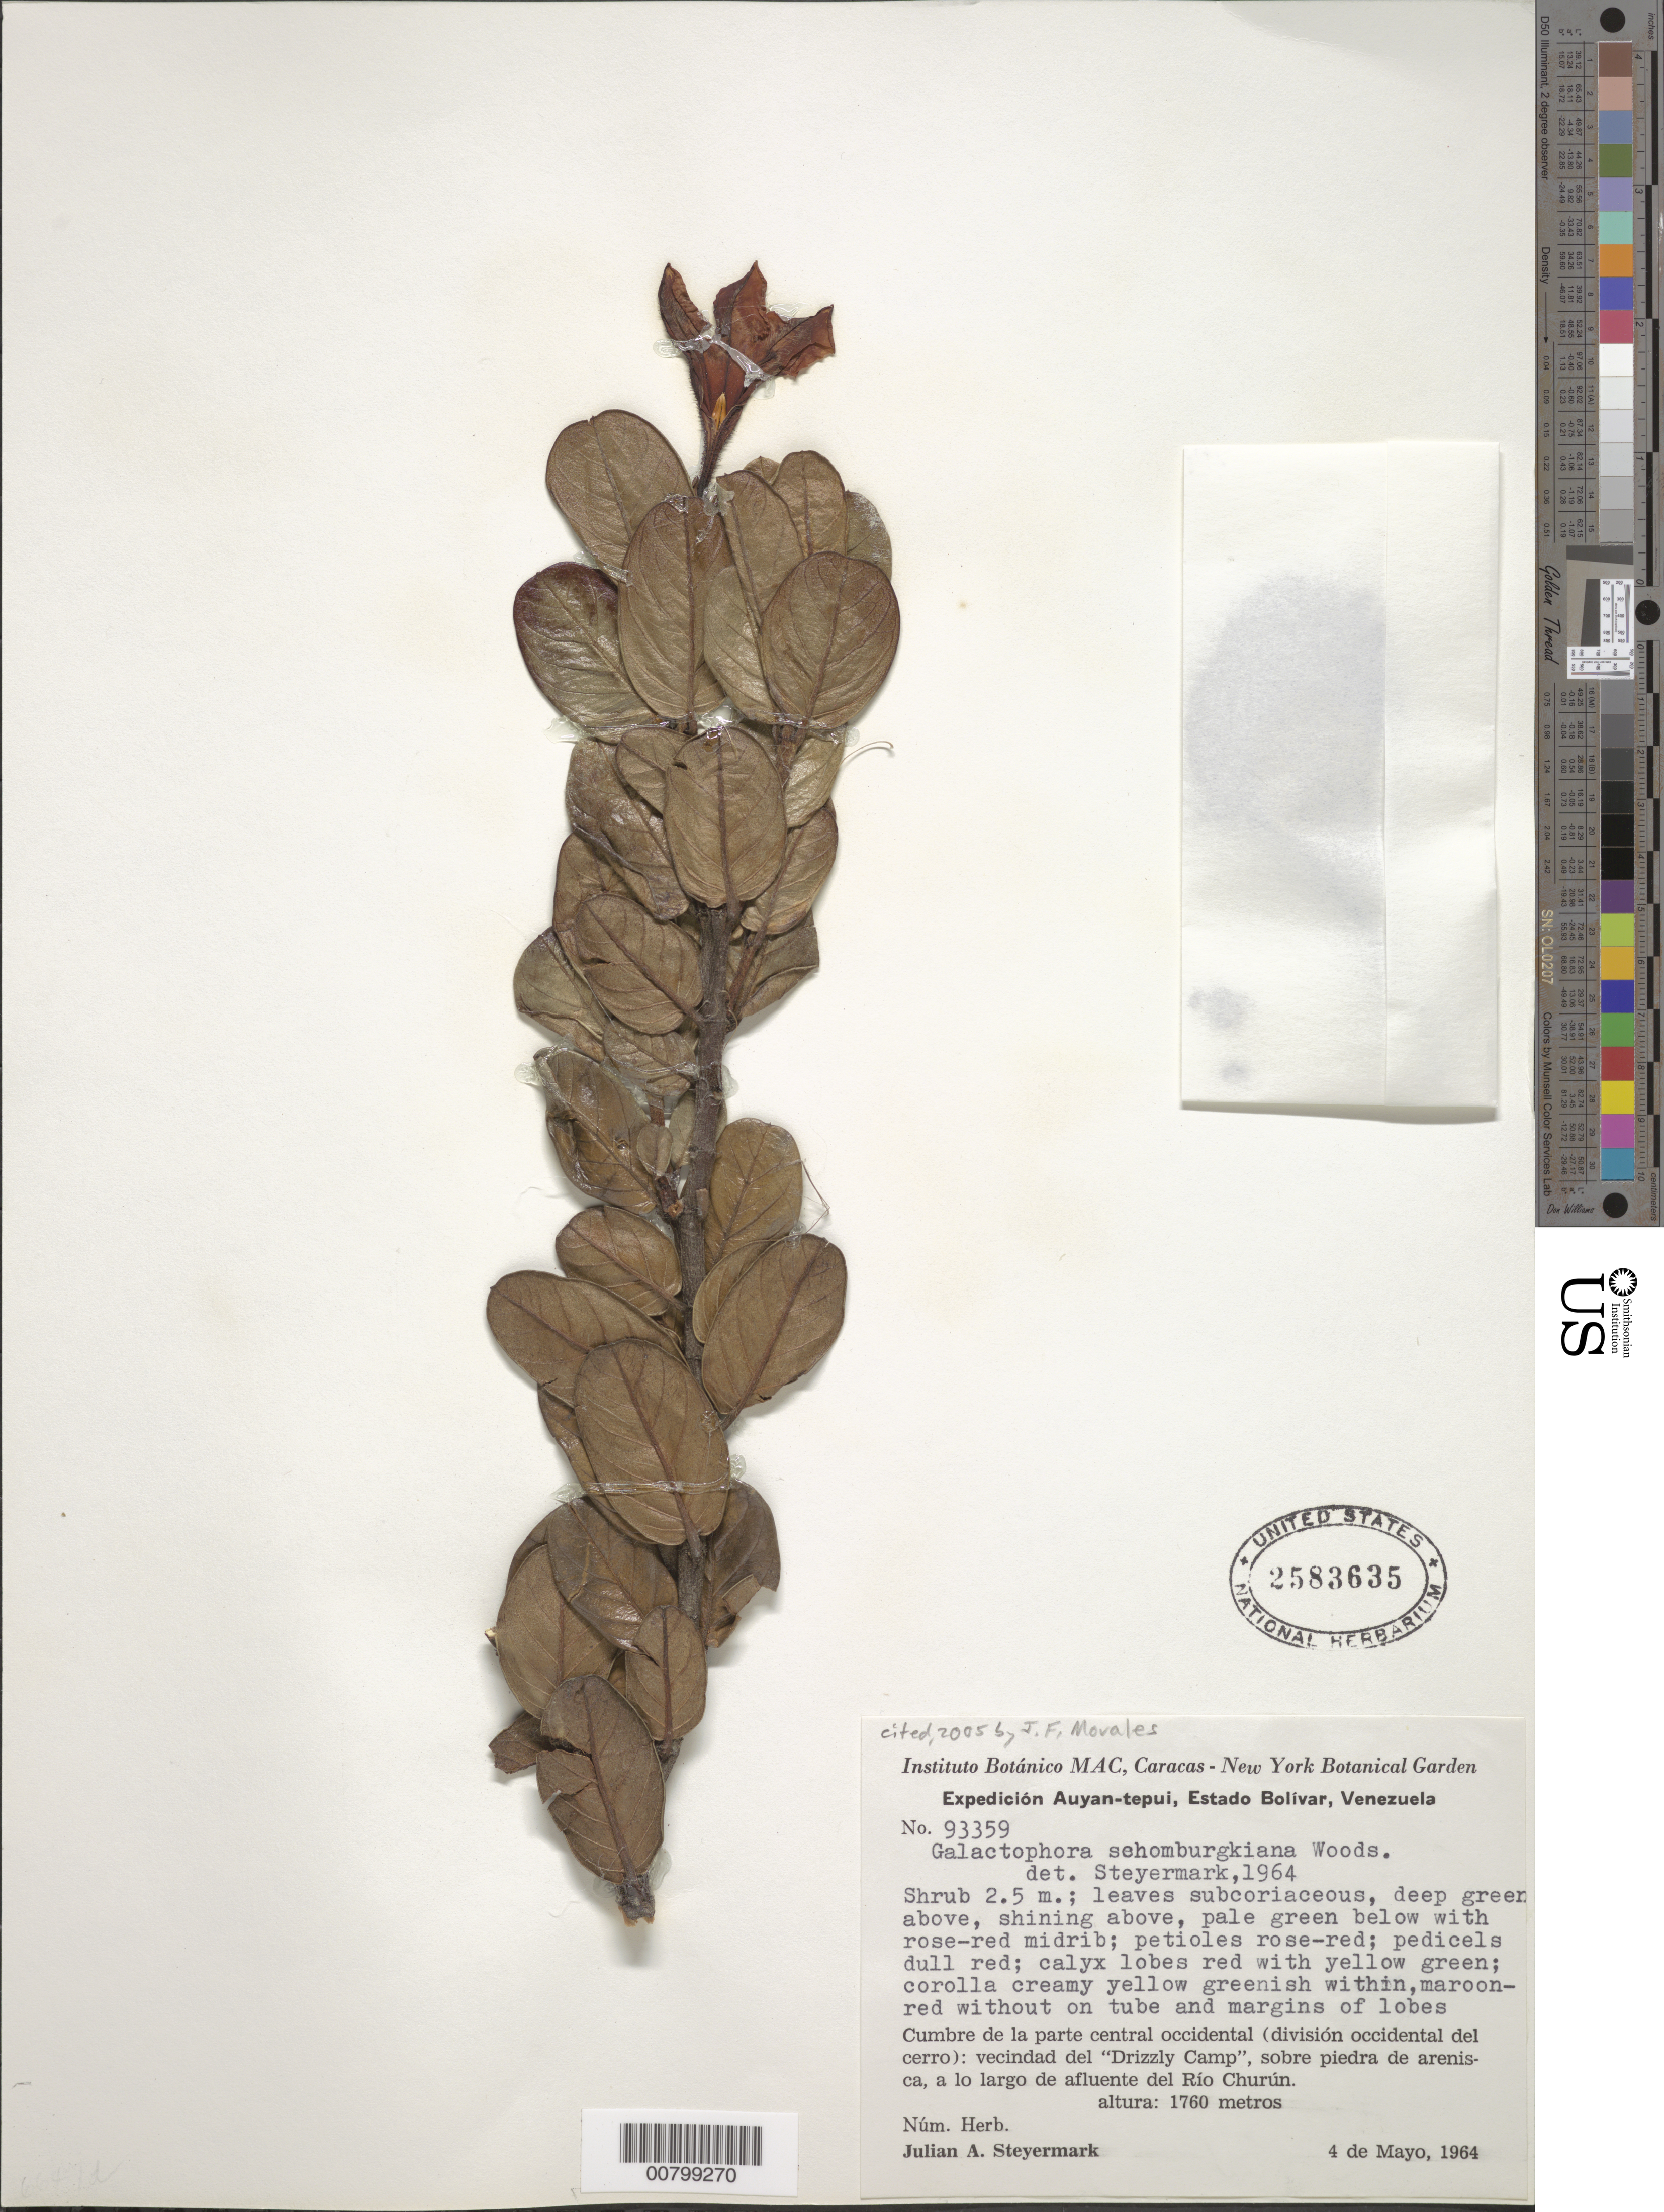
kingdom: Plantae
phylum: Tracheophyta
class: Magnoliopsida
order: Gentianales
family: Apocynaceae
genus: Galactophora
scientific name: Galactophora schomburgkiana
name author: Woodson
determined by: Steyermark, Julian A., (VEN)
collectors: J. Steyermark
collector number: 93359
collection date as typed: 4-May-64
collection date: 1964-05-04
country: Venezuela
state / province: Bolívar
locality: Auyan-tepuí, "Drizzly Camp"; a lo largo de afluente del Río Churún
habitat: Sobre piedra de arenisca, a lo largo de rio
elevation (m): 1760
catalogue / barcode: US 2583635